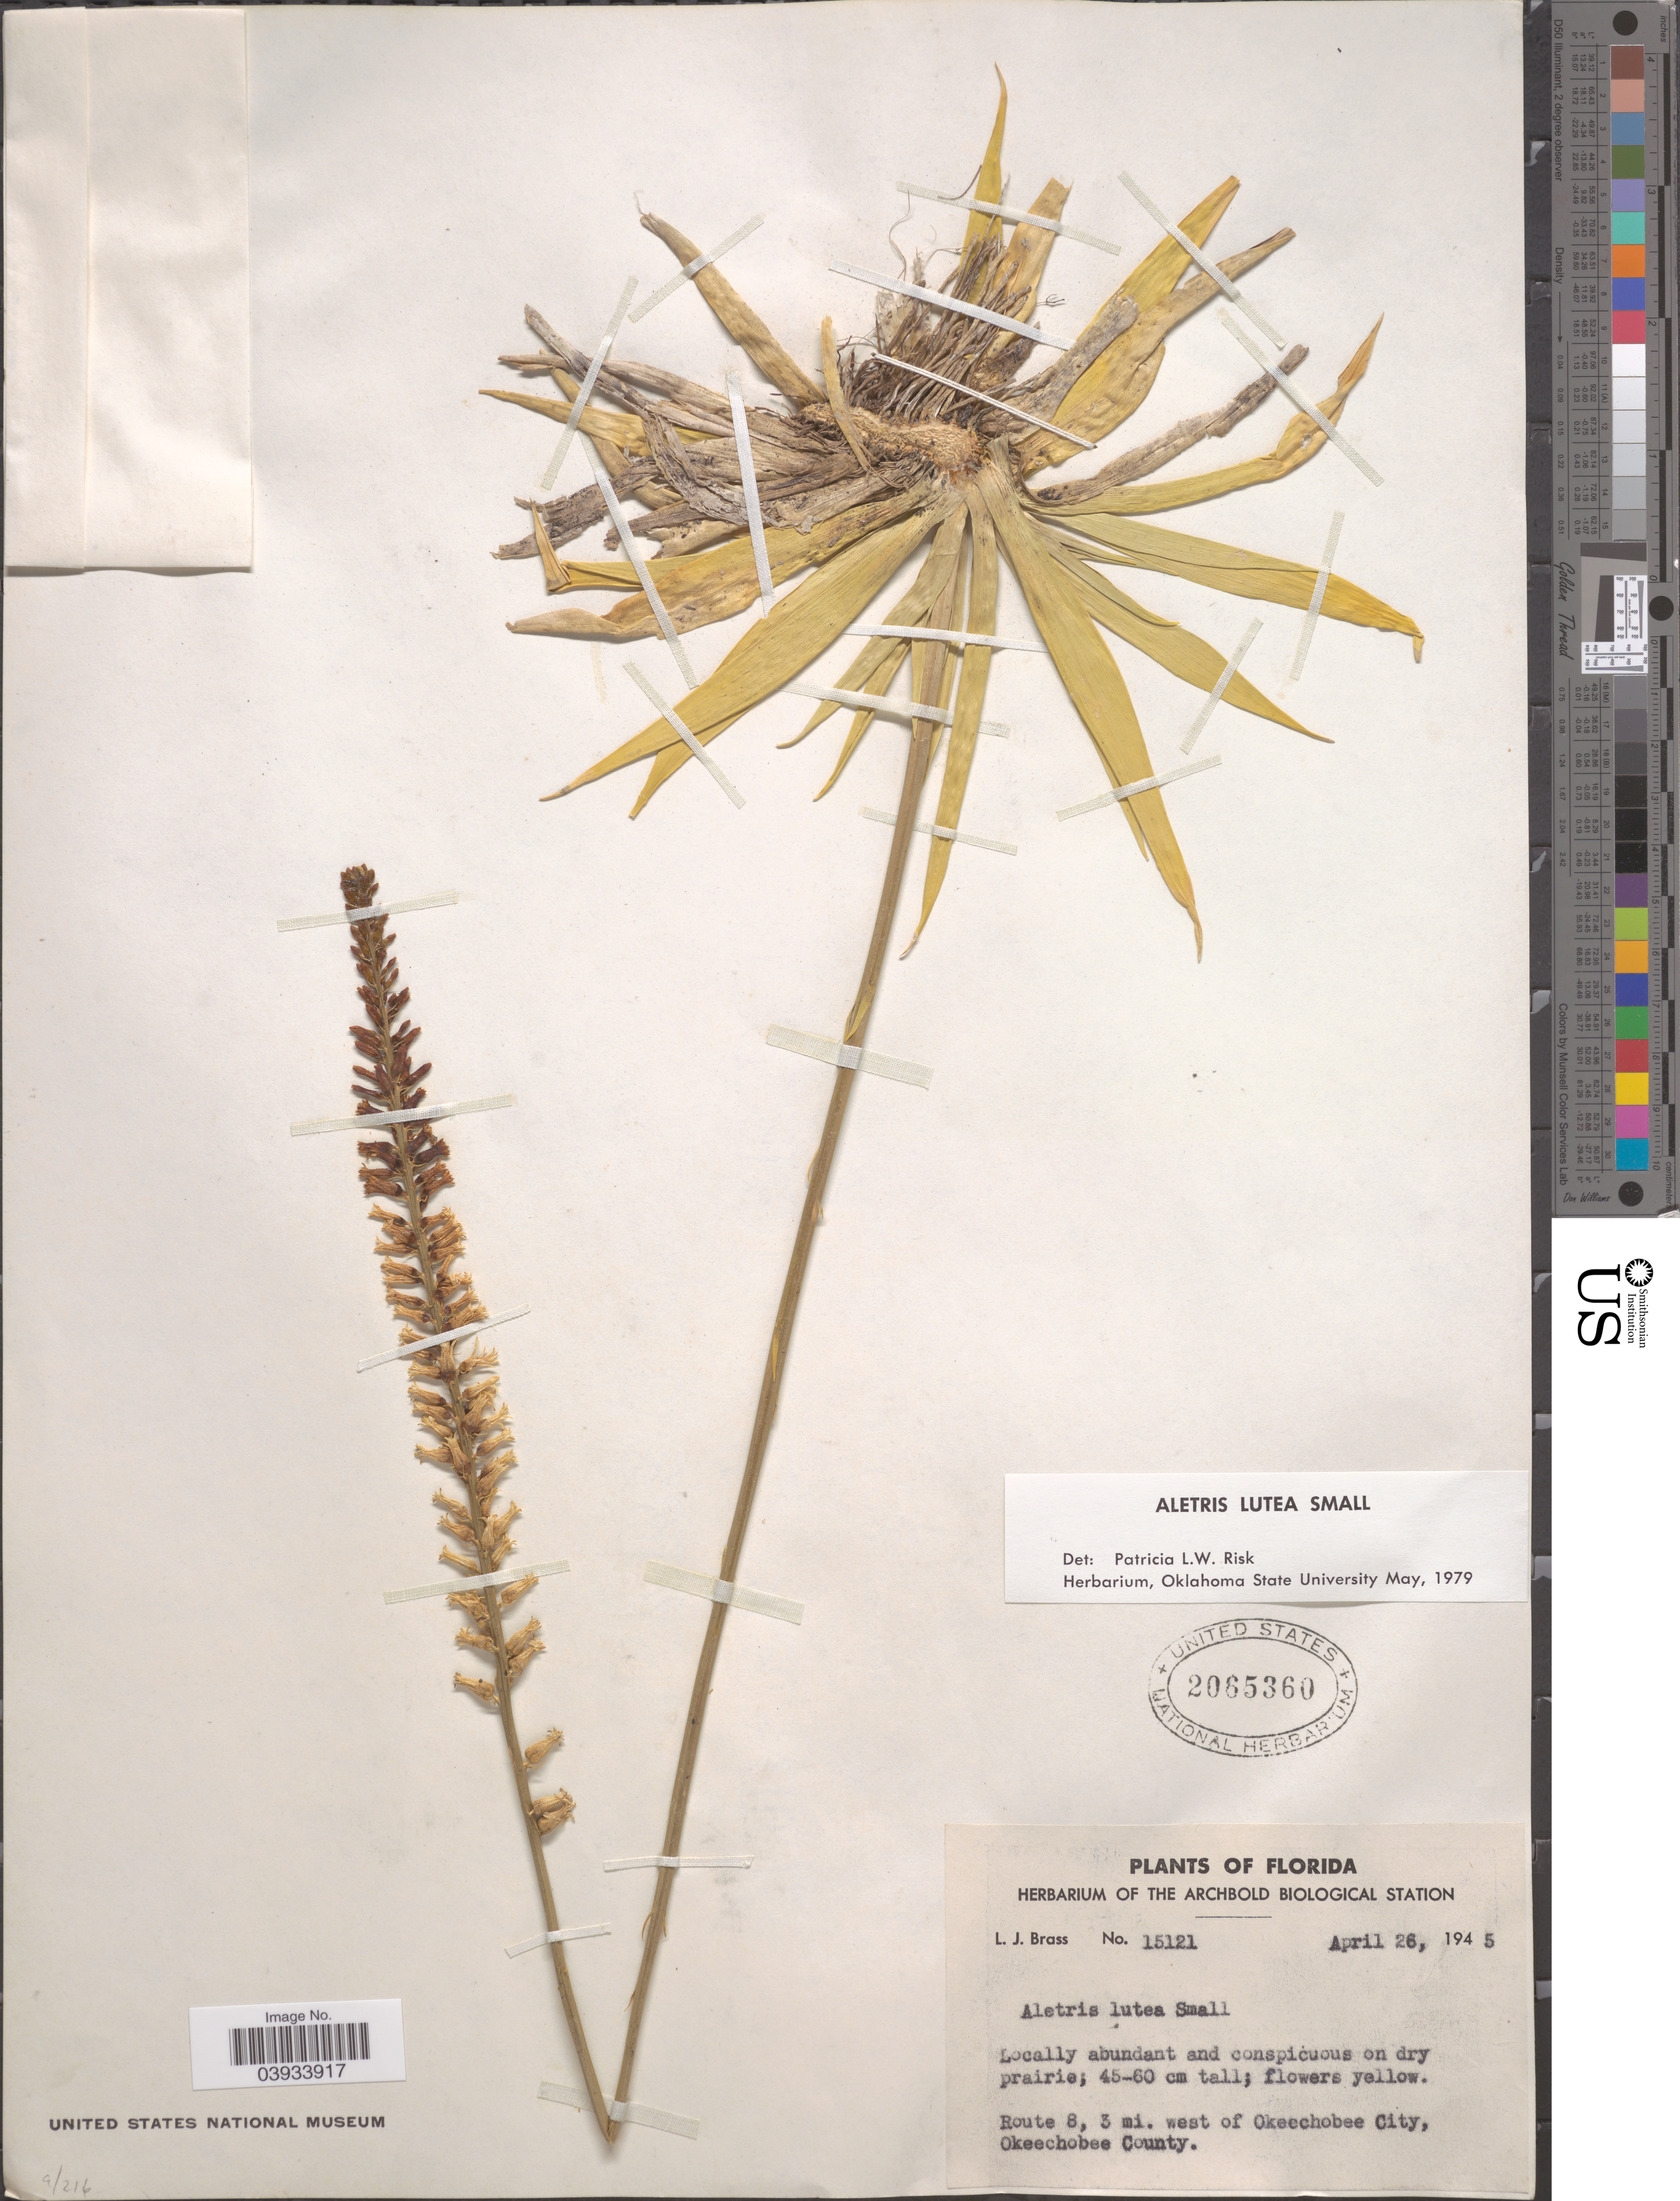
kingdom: Plantae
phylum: Tracheophyta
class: Liliopsida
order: Dioscoreales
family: Nartheciaceae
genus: Aletris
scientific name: Aletris lutea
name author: Small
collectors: L. J. Brass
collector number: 15121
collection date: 1945-04-26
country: United States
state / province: Florida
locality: Route 8, 3 mi. west of Okeechobee City, Okeechobee County.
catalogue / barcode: US 2065360